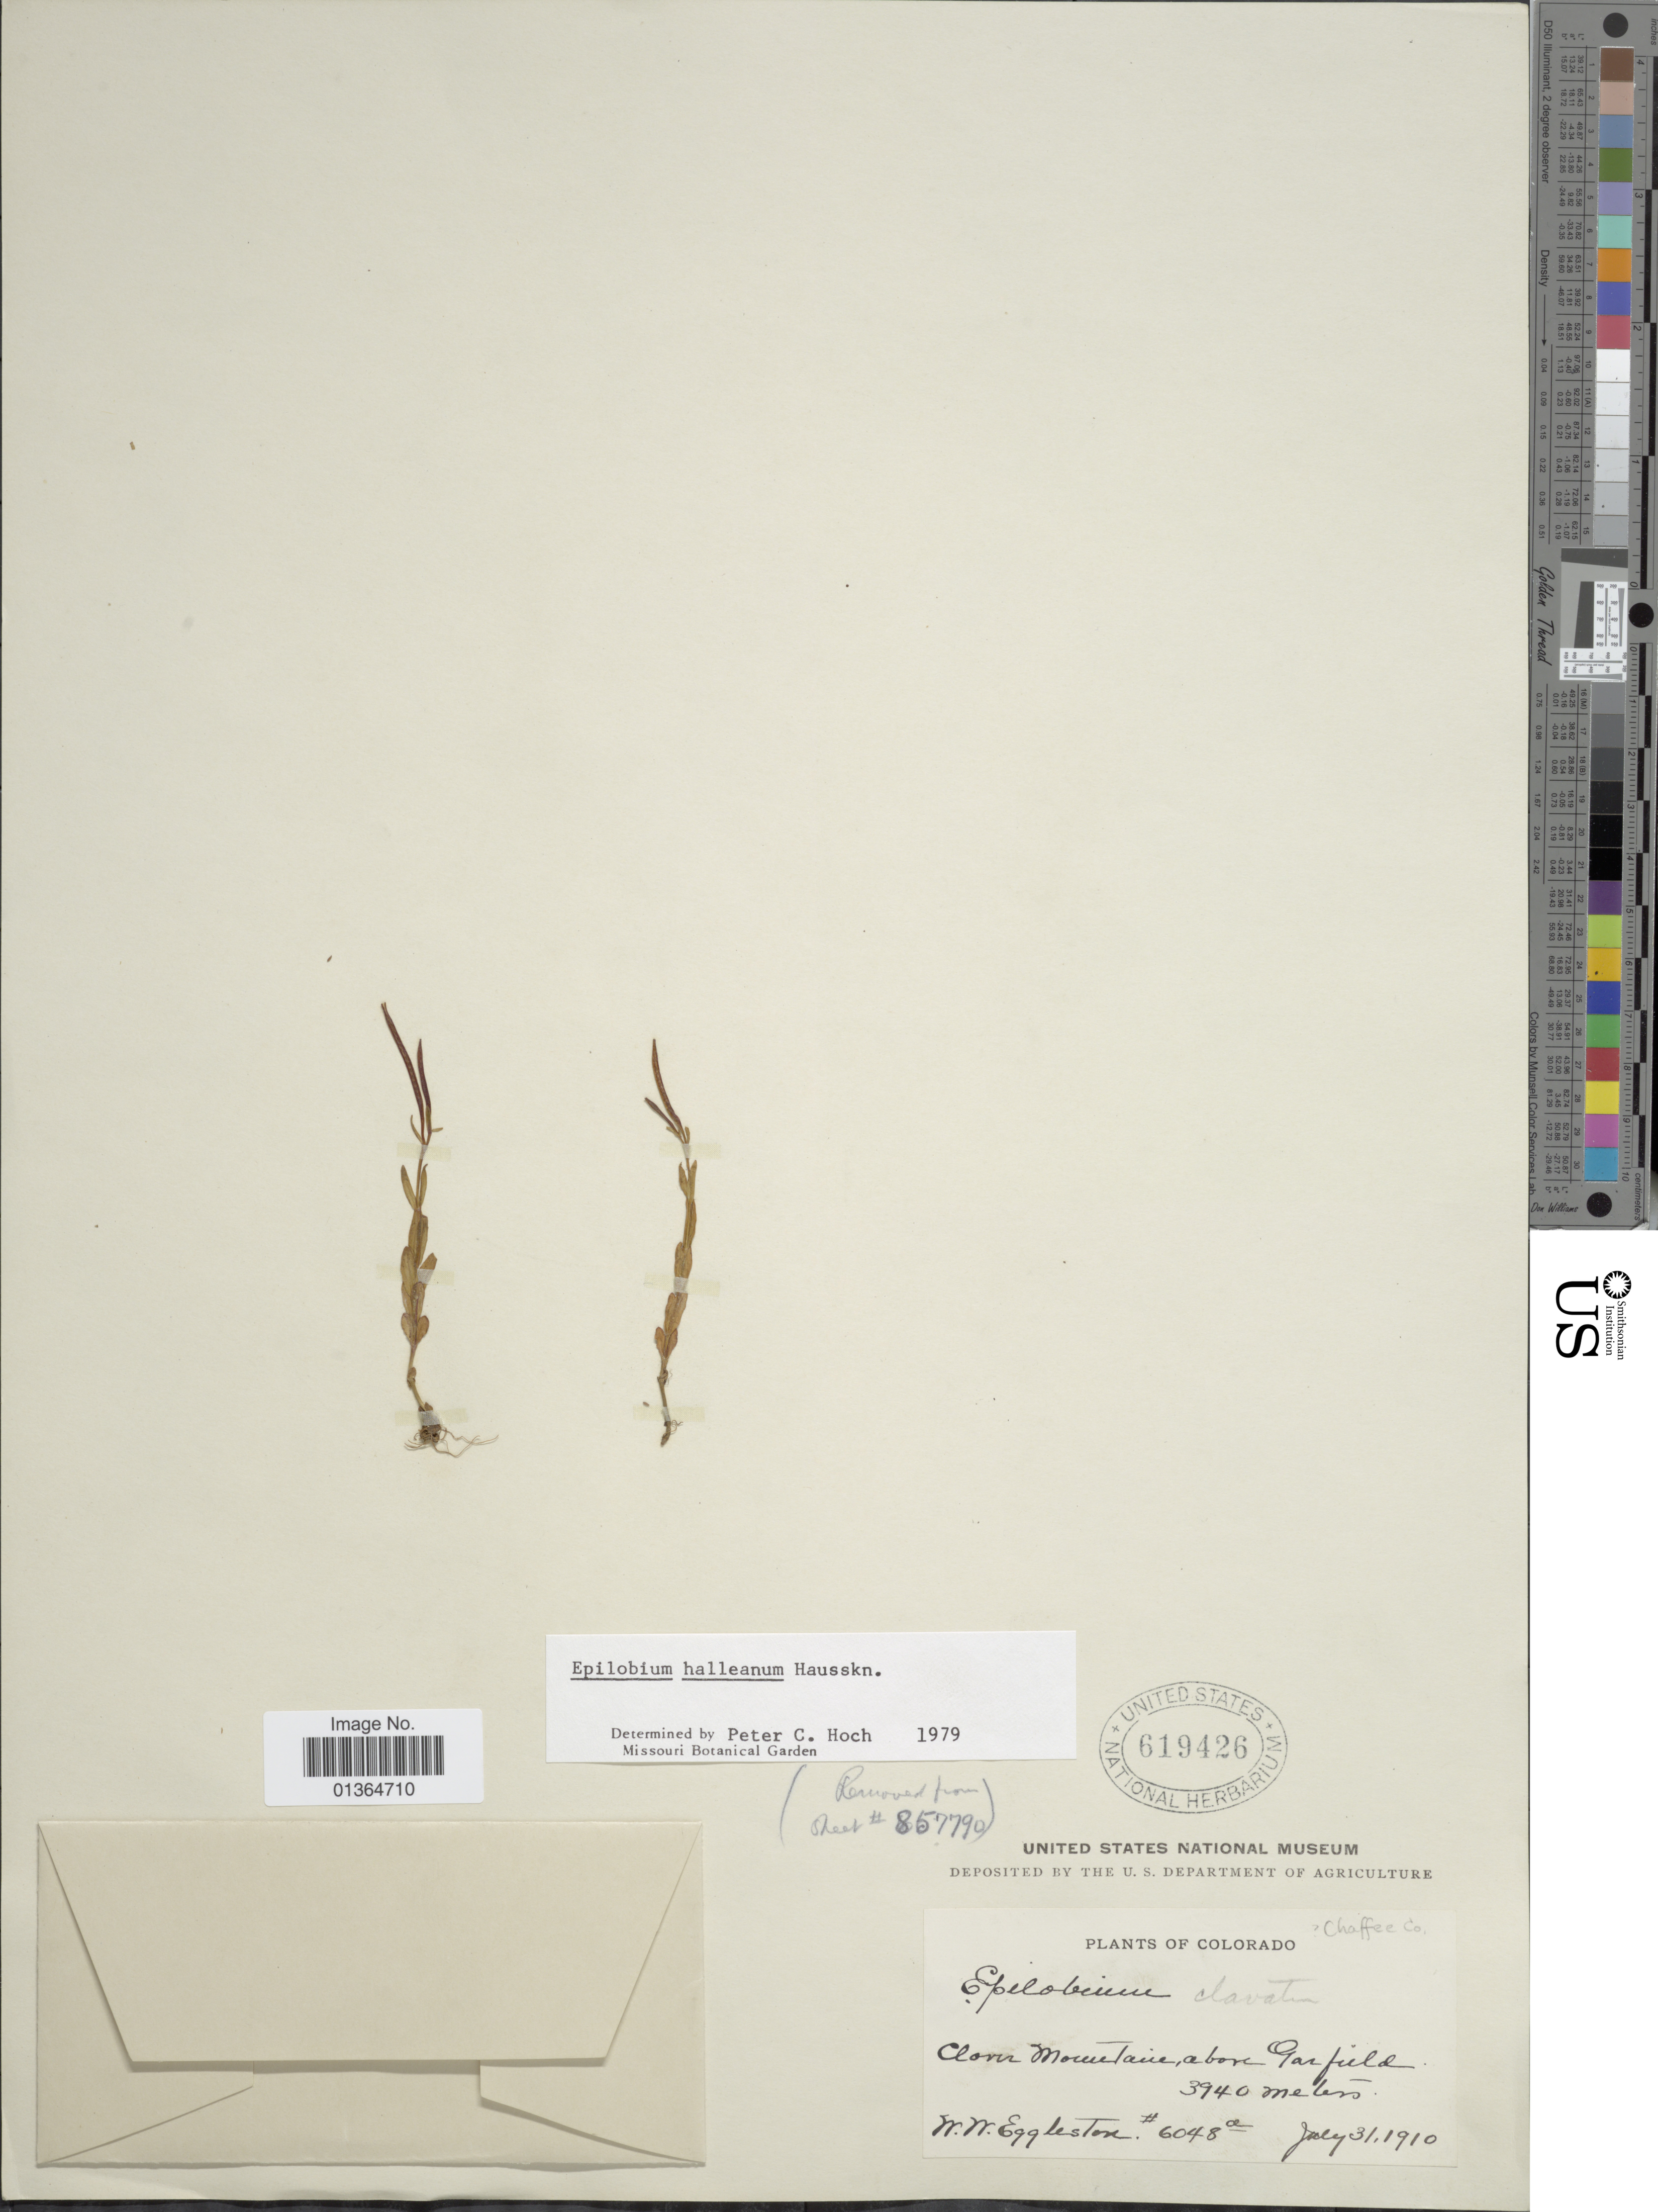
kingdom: Plantae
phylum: Tracheophyta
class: Magnoliopsida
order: Myrtales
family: Onagraceae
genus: Epilobium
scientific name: Epilobium hallianum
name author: Hausskn.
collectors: W. W. Eggleston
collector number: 6048a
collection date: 1910-07-31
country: United States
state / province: Colorado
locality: Clover Mountain, above Garfield.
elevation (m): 3940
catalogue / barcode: US 619426